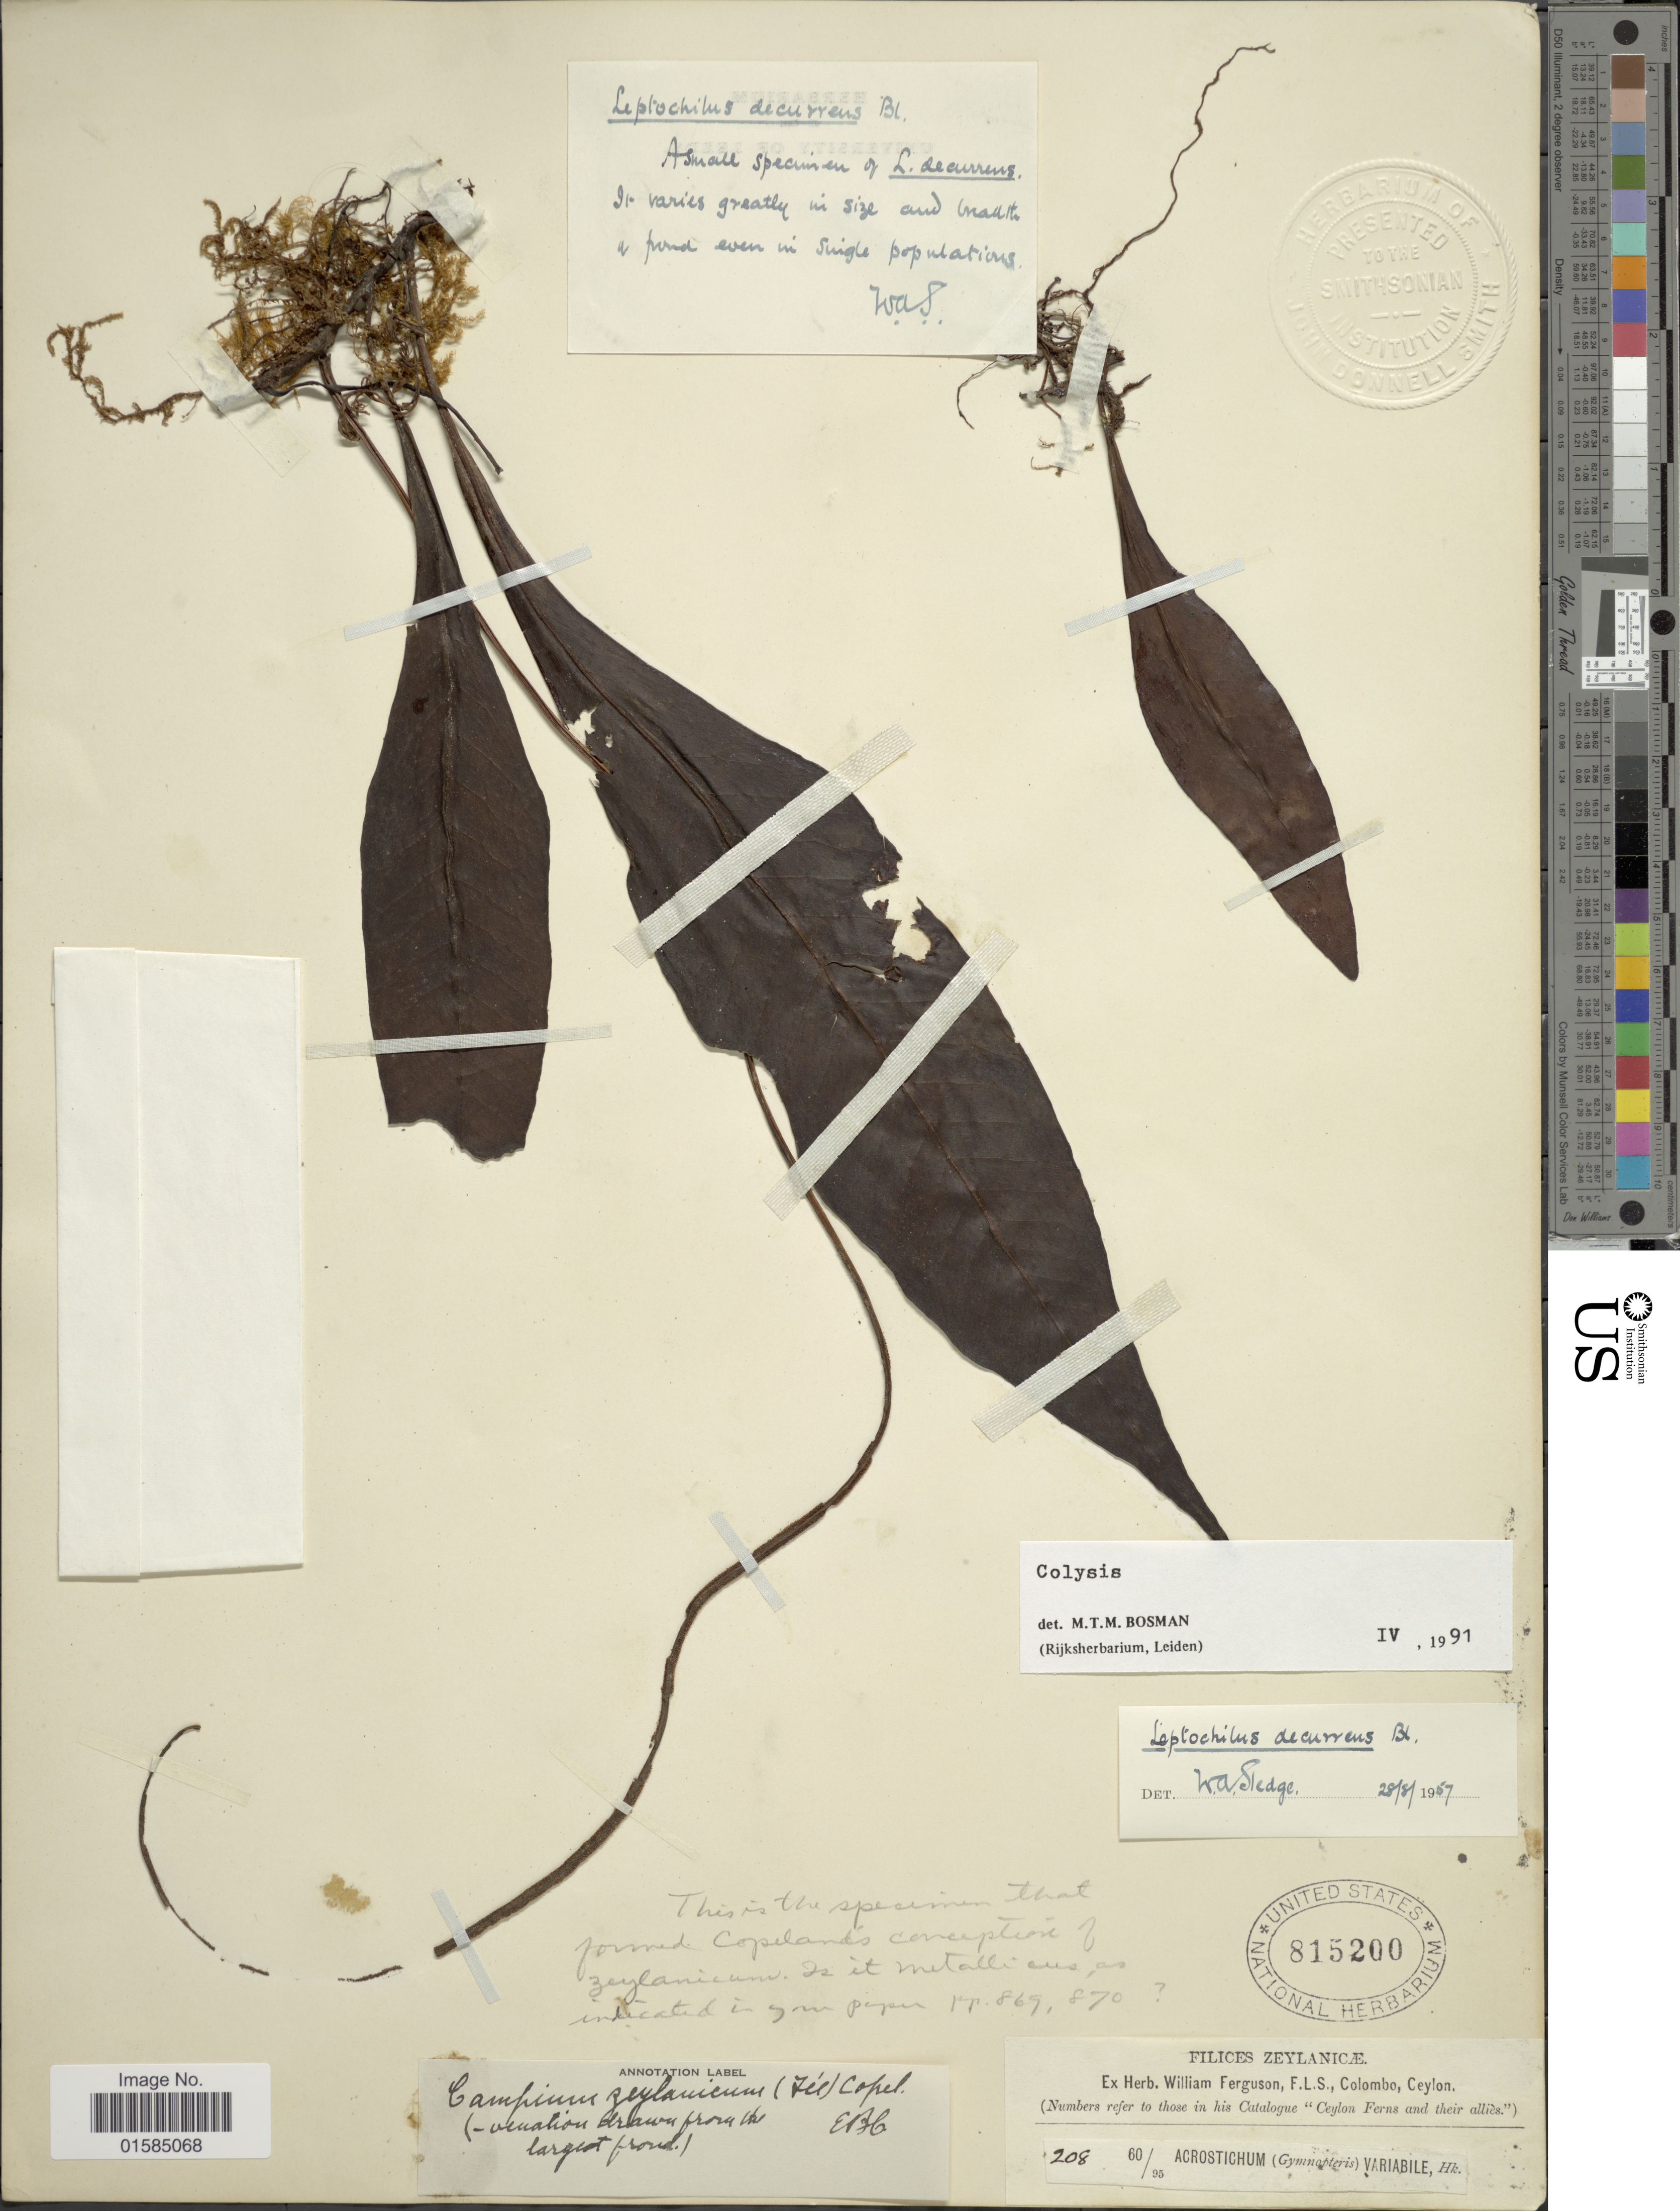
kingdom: Plantae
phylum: Tracheophyta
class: Polypodiopsida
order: Polypodiales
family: Polypodiaceae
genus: Leptochilus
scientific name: Leptochilus decurrens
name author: Blume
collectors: W. Ferguson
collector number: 208/60/95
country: Sri Lanka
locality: Zeylanicae, Ceylon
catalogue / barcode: US 815200